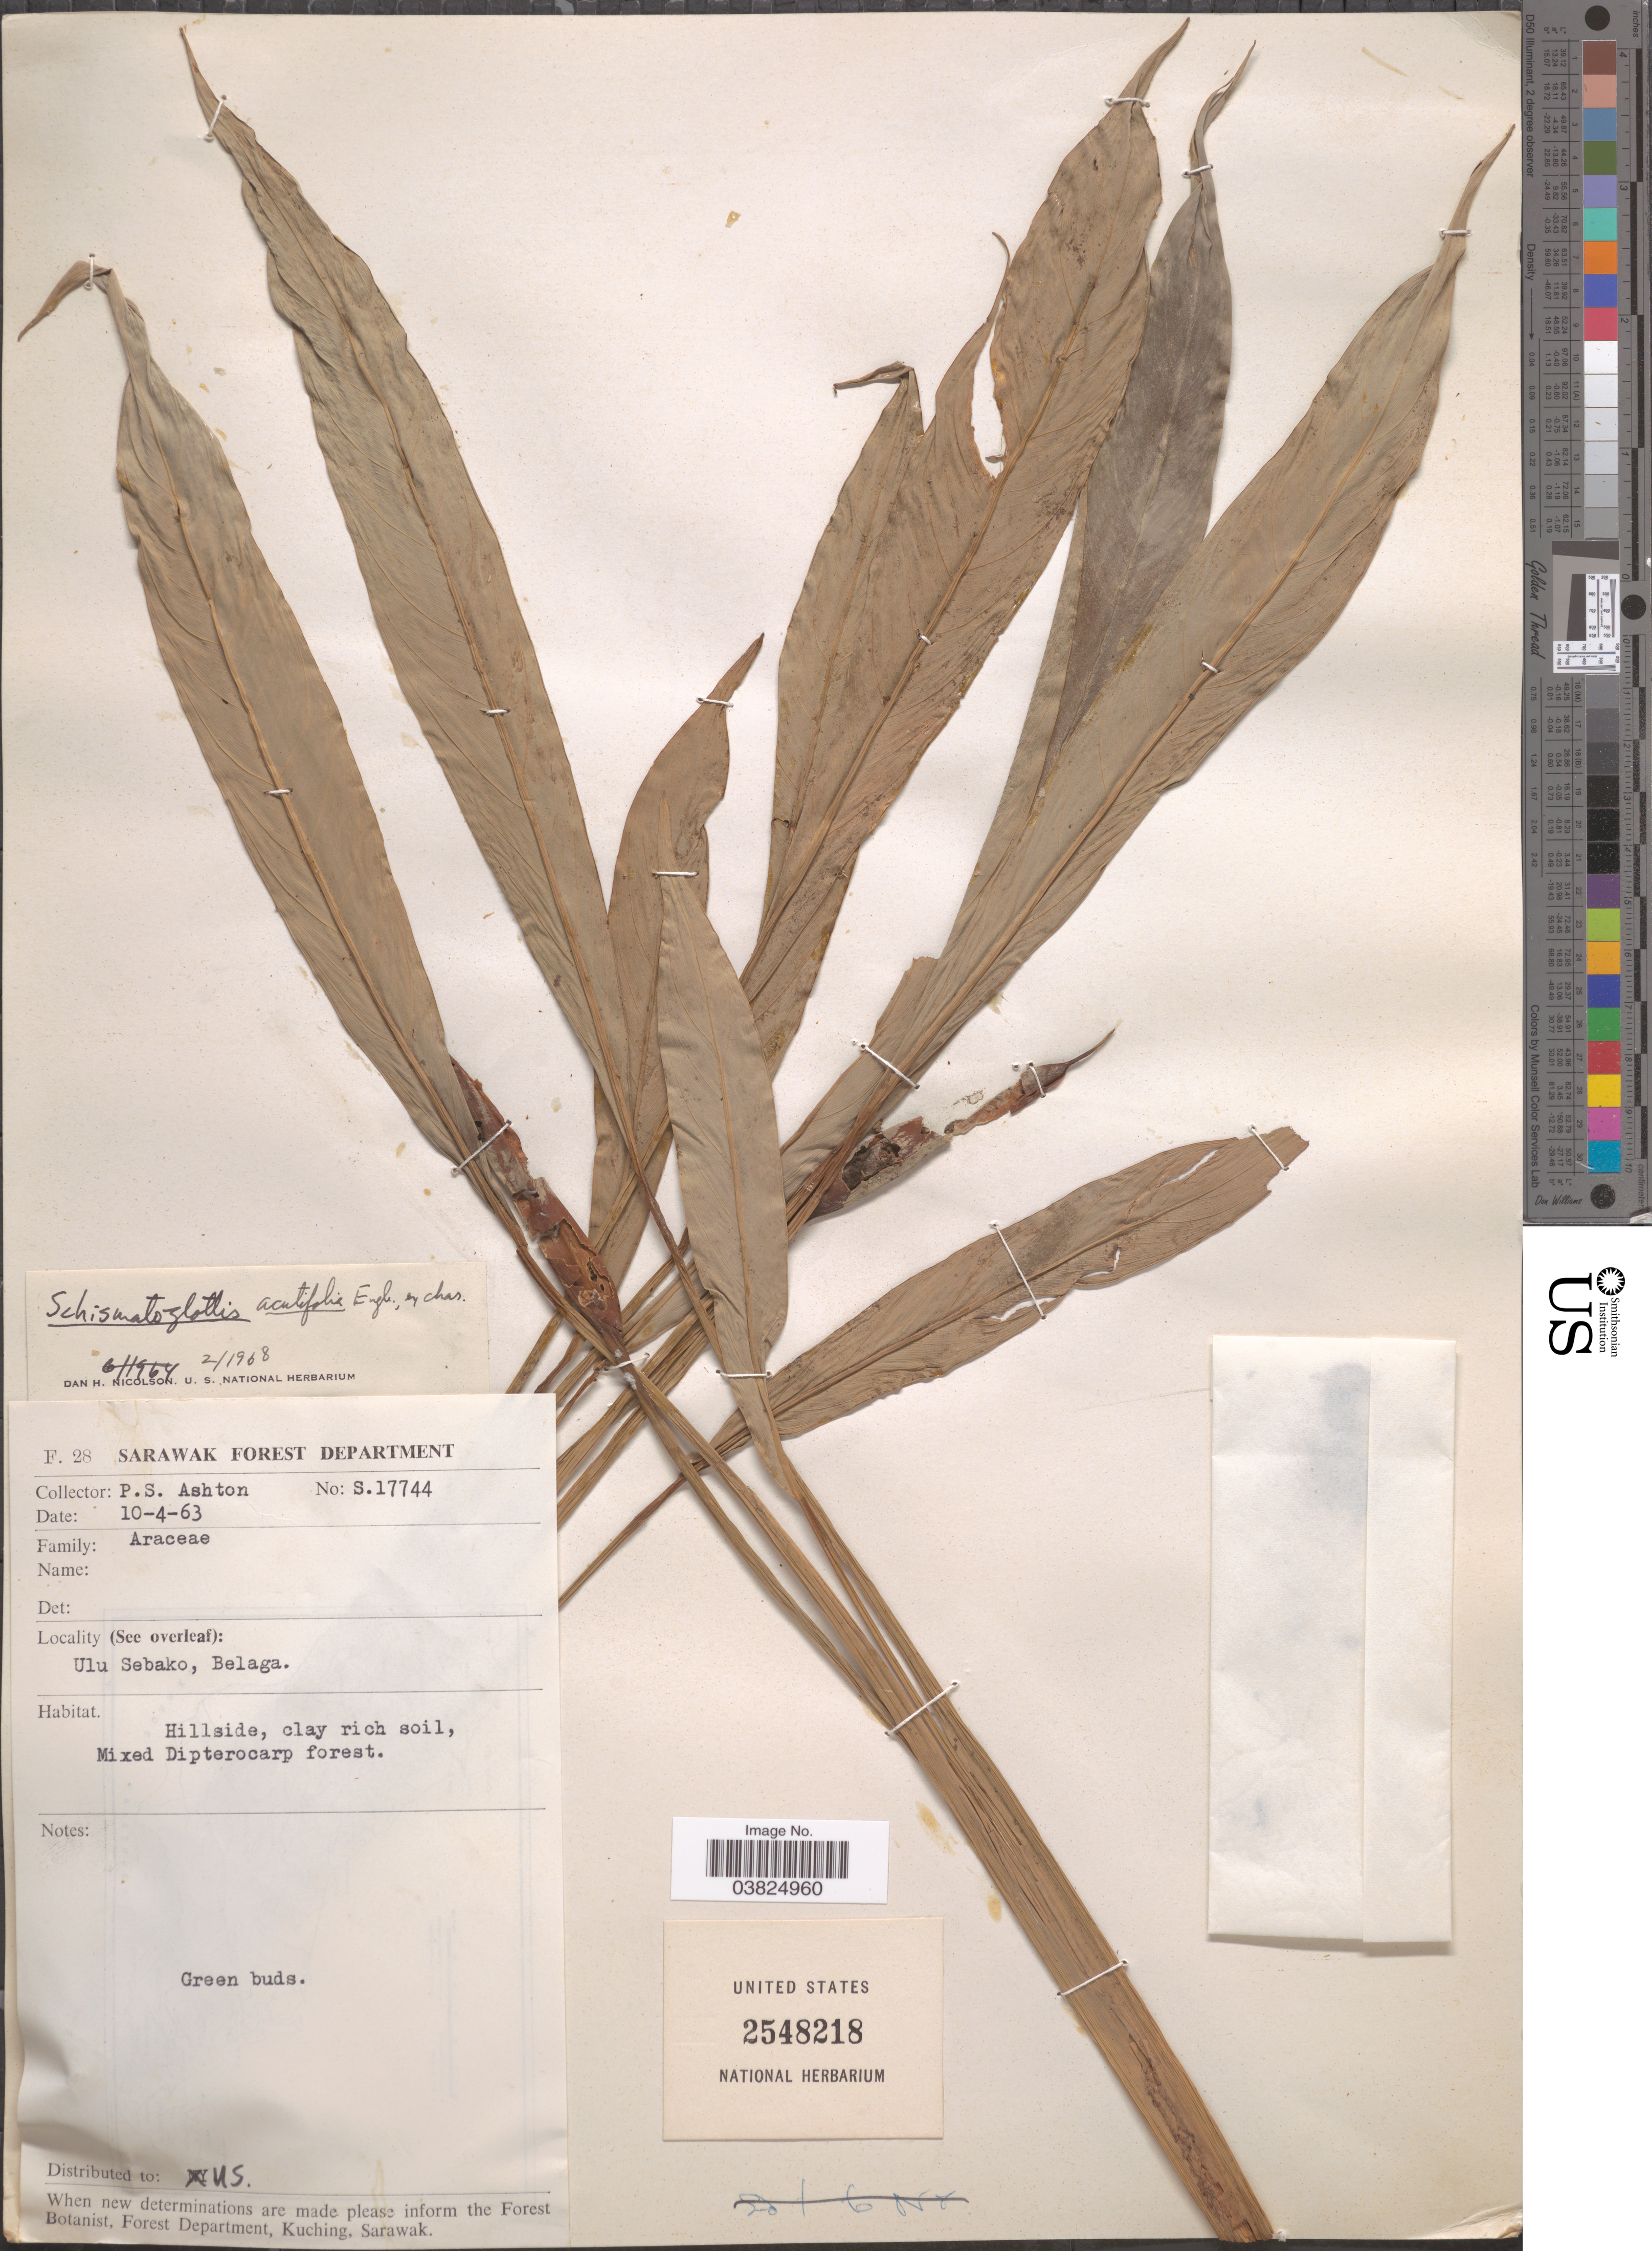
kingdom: Plantae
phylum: Tracheophyta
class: Liliopsida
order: Alismatales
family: Araceae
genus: Schismatoglottis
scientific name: Schismatoglottis acutifolia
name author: Engl.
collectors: P. S. Ashton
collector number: S.17744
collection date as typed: Transcribed d/m/y: 10/4/63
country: Malaysia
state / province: Sarawak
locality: Ulu Sebako, Belaga.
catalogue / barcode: US 2548218